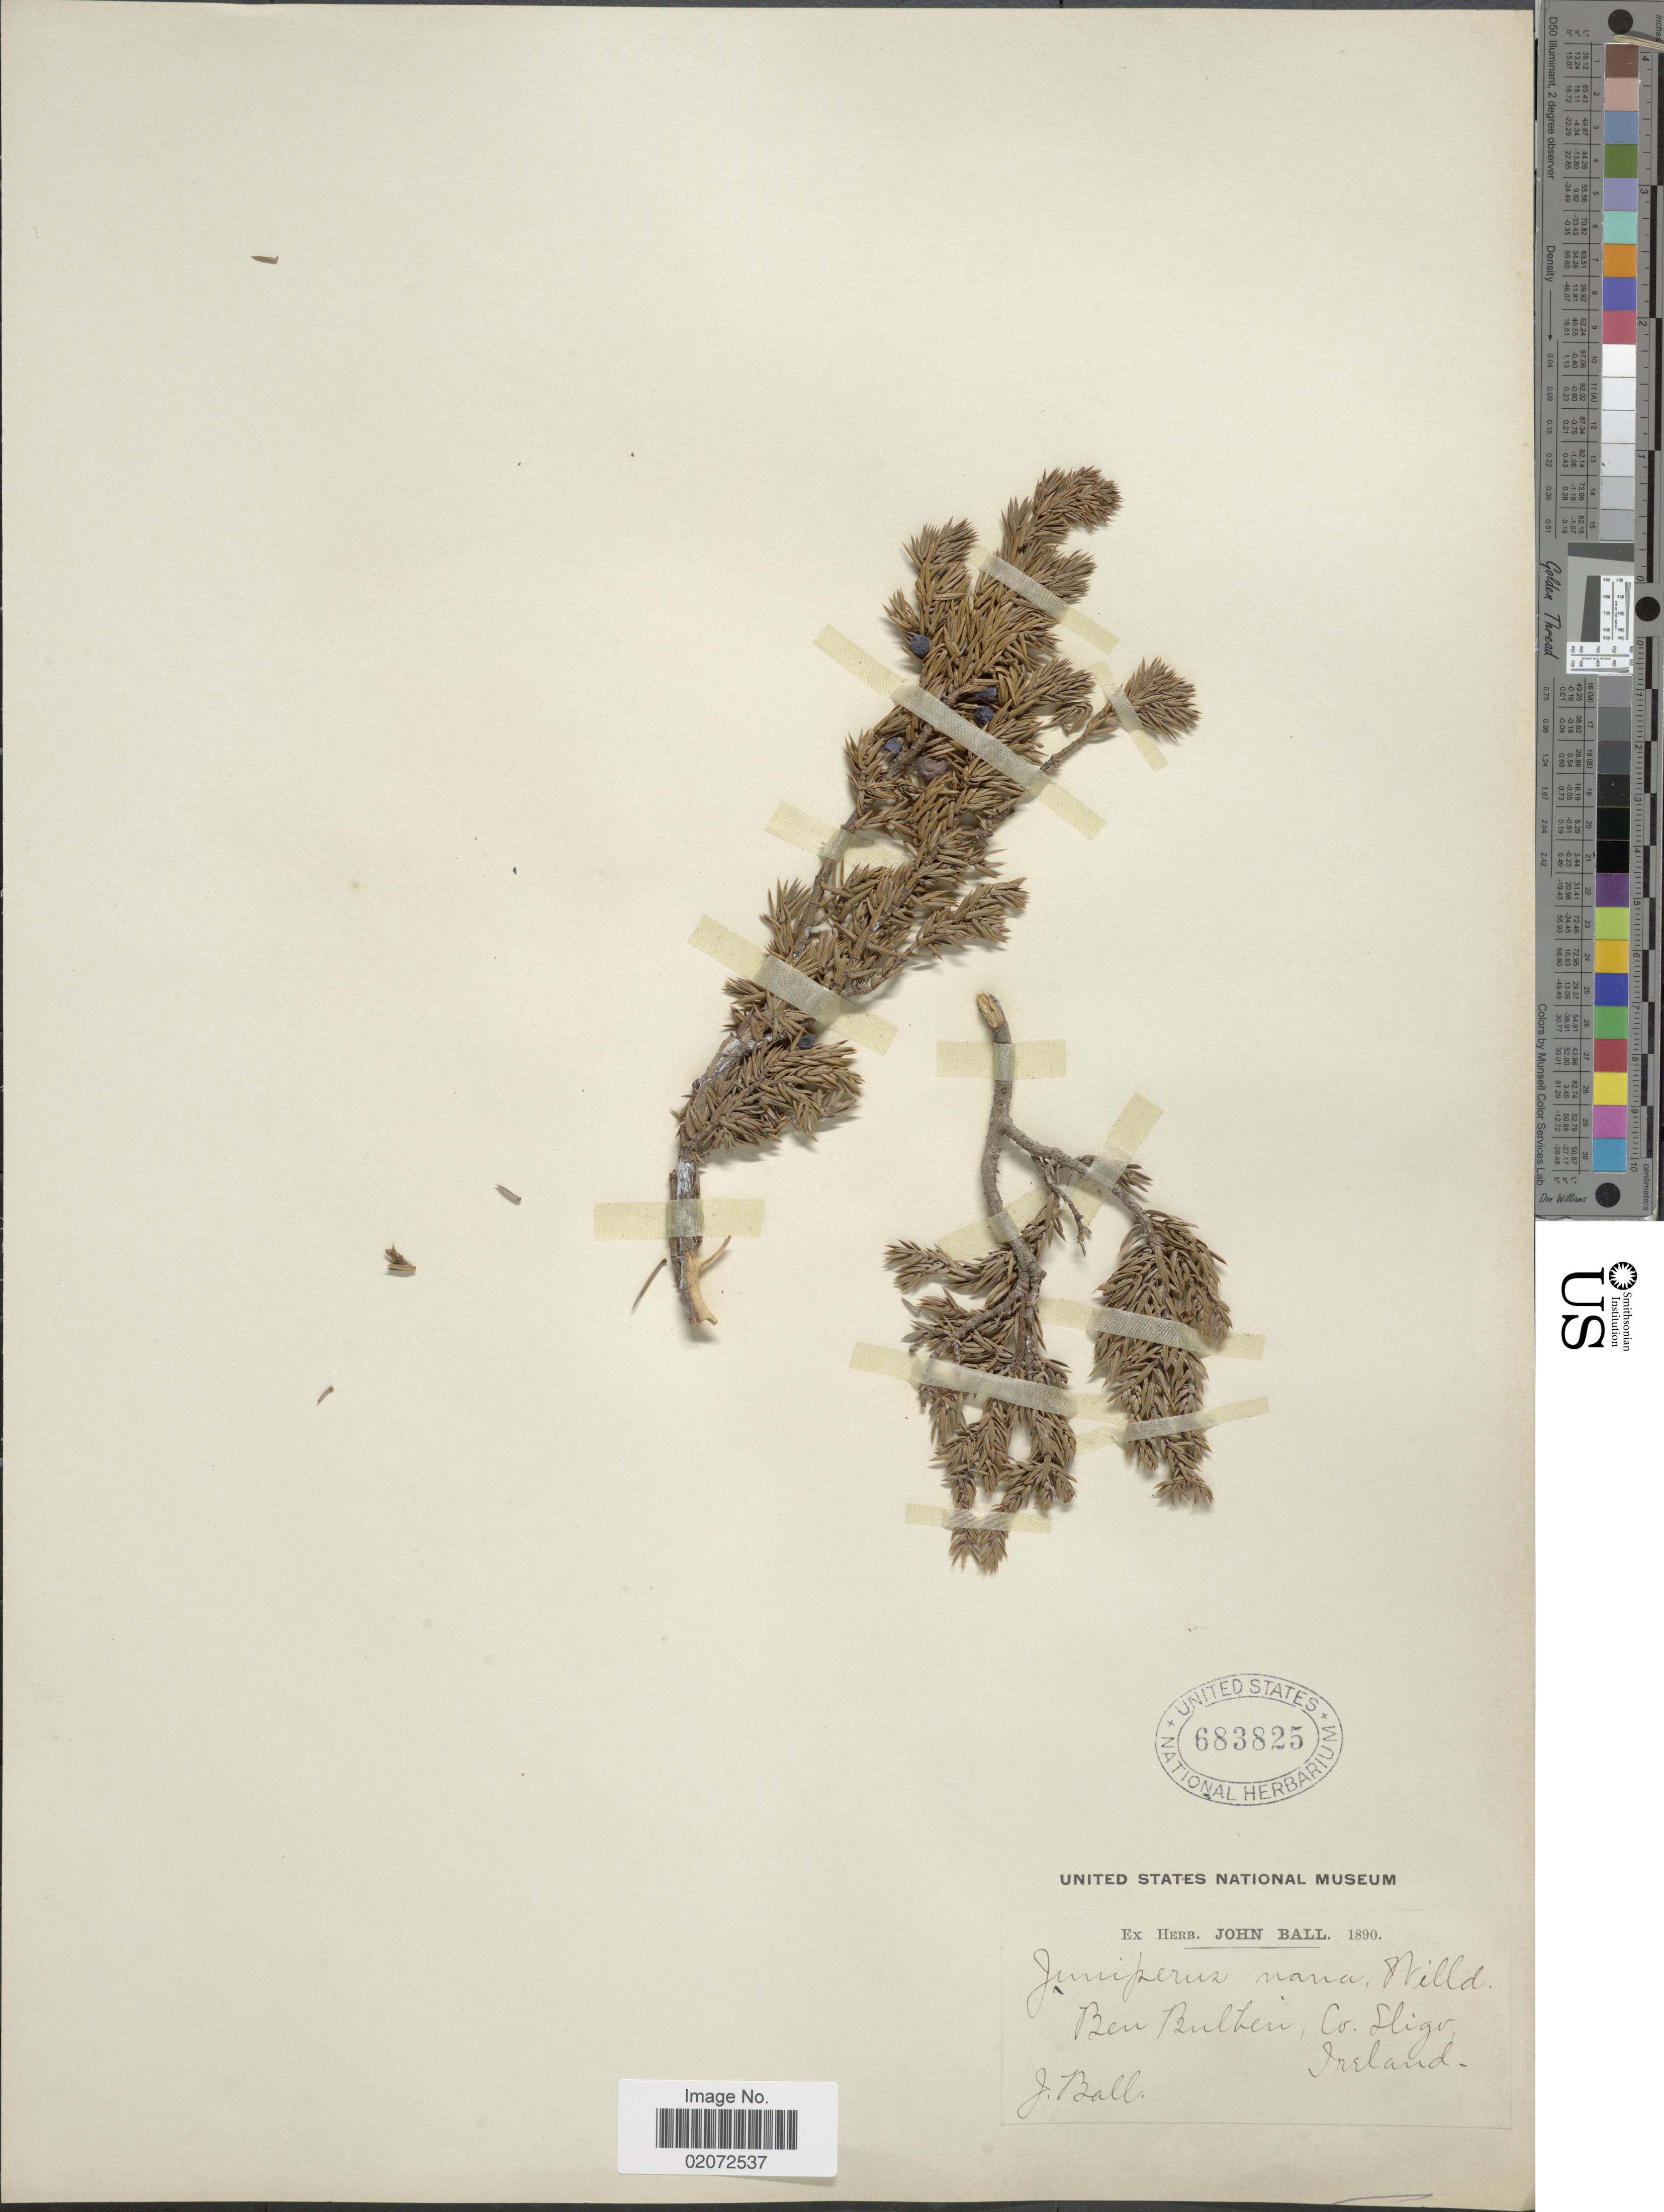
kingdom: Plantae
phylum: Tracheophyta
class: Pinopsida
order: Pinales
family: Cupressaceae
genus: Juniperus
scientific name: Juniperus communis subsp. nana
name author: (Willd.) Syme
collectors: J. Ball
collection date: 1890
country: Ireland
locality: Ben Bulbin, Co. Sligo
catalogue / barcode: US 683825